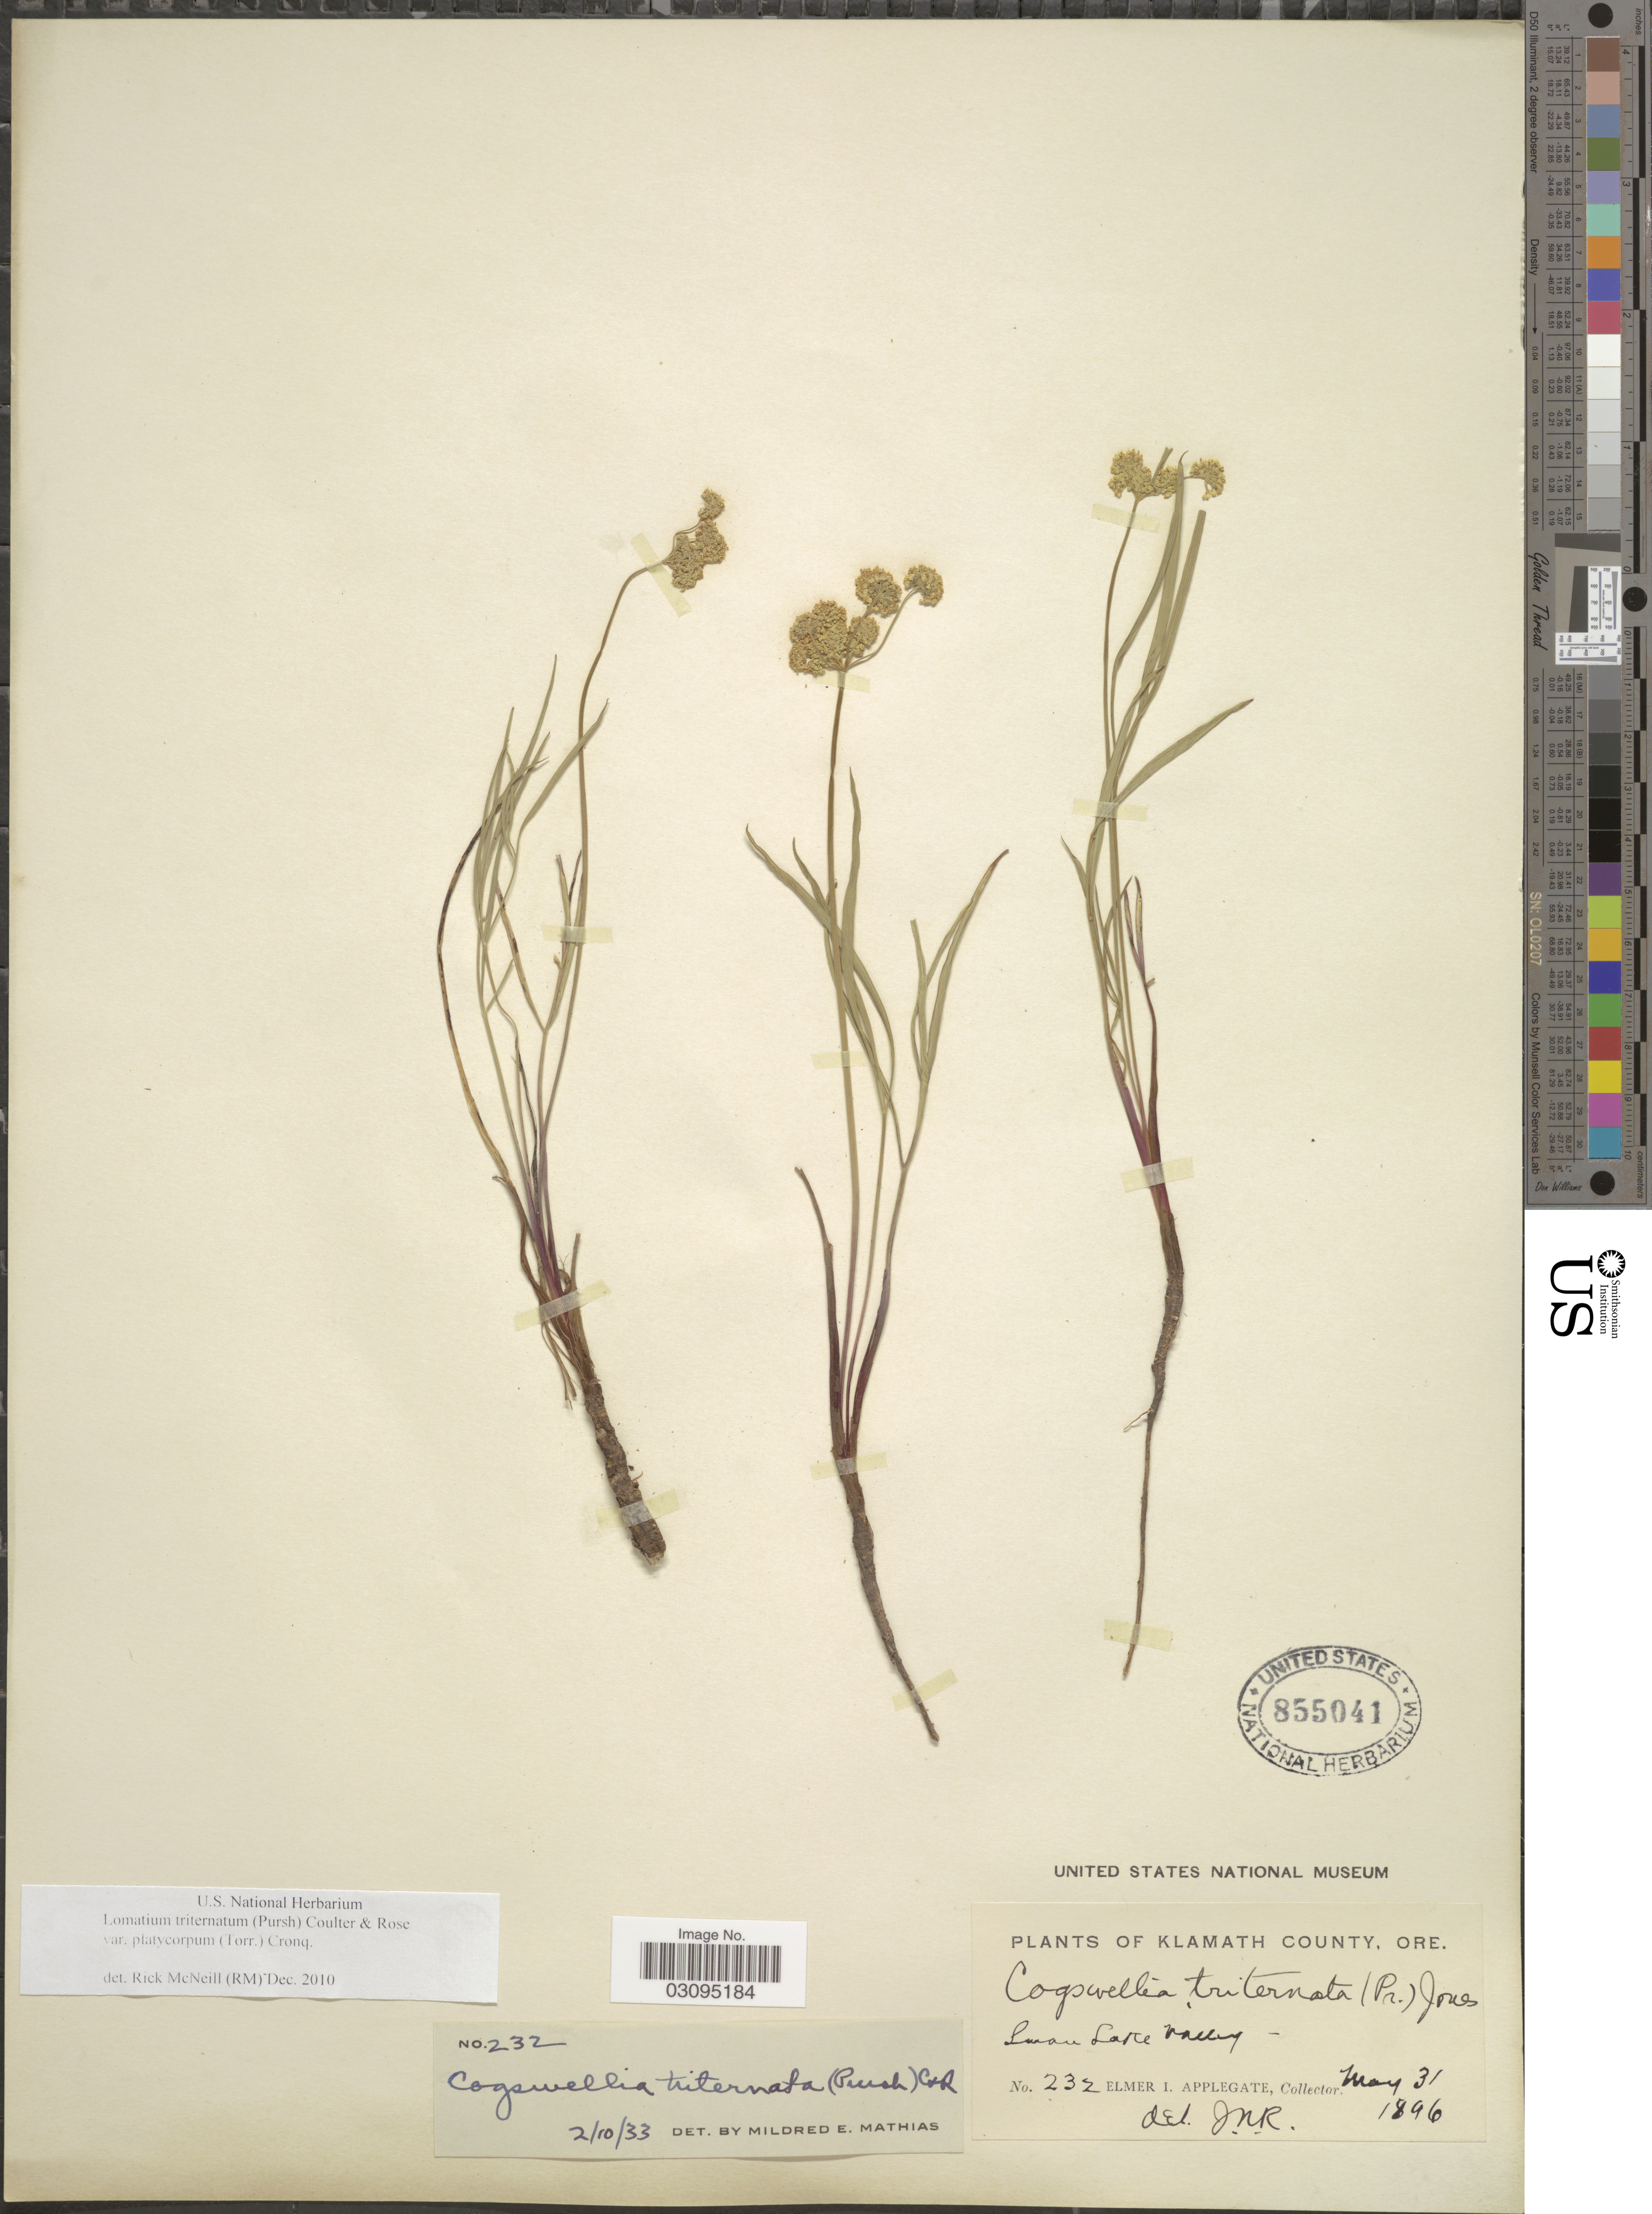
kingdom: Plantae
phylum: Tracheophyta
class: Magnoliopsida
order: Apiales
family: Apiaceae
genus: Lomatium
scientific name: Lomatium triternatum var. platycarpum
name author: (Torr.) B. Boivin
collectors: E. I. Applegate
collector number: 232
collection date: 1896-05-31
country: United States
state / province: Oregon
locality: Klamath County, Swan Lake Valley.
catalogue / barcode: US 855041